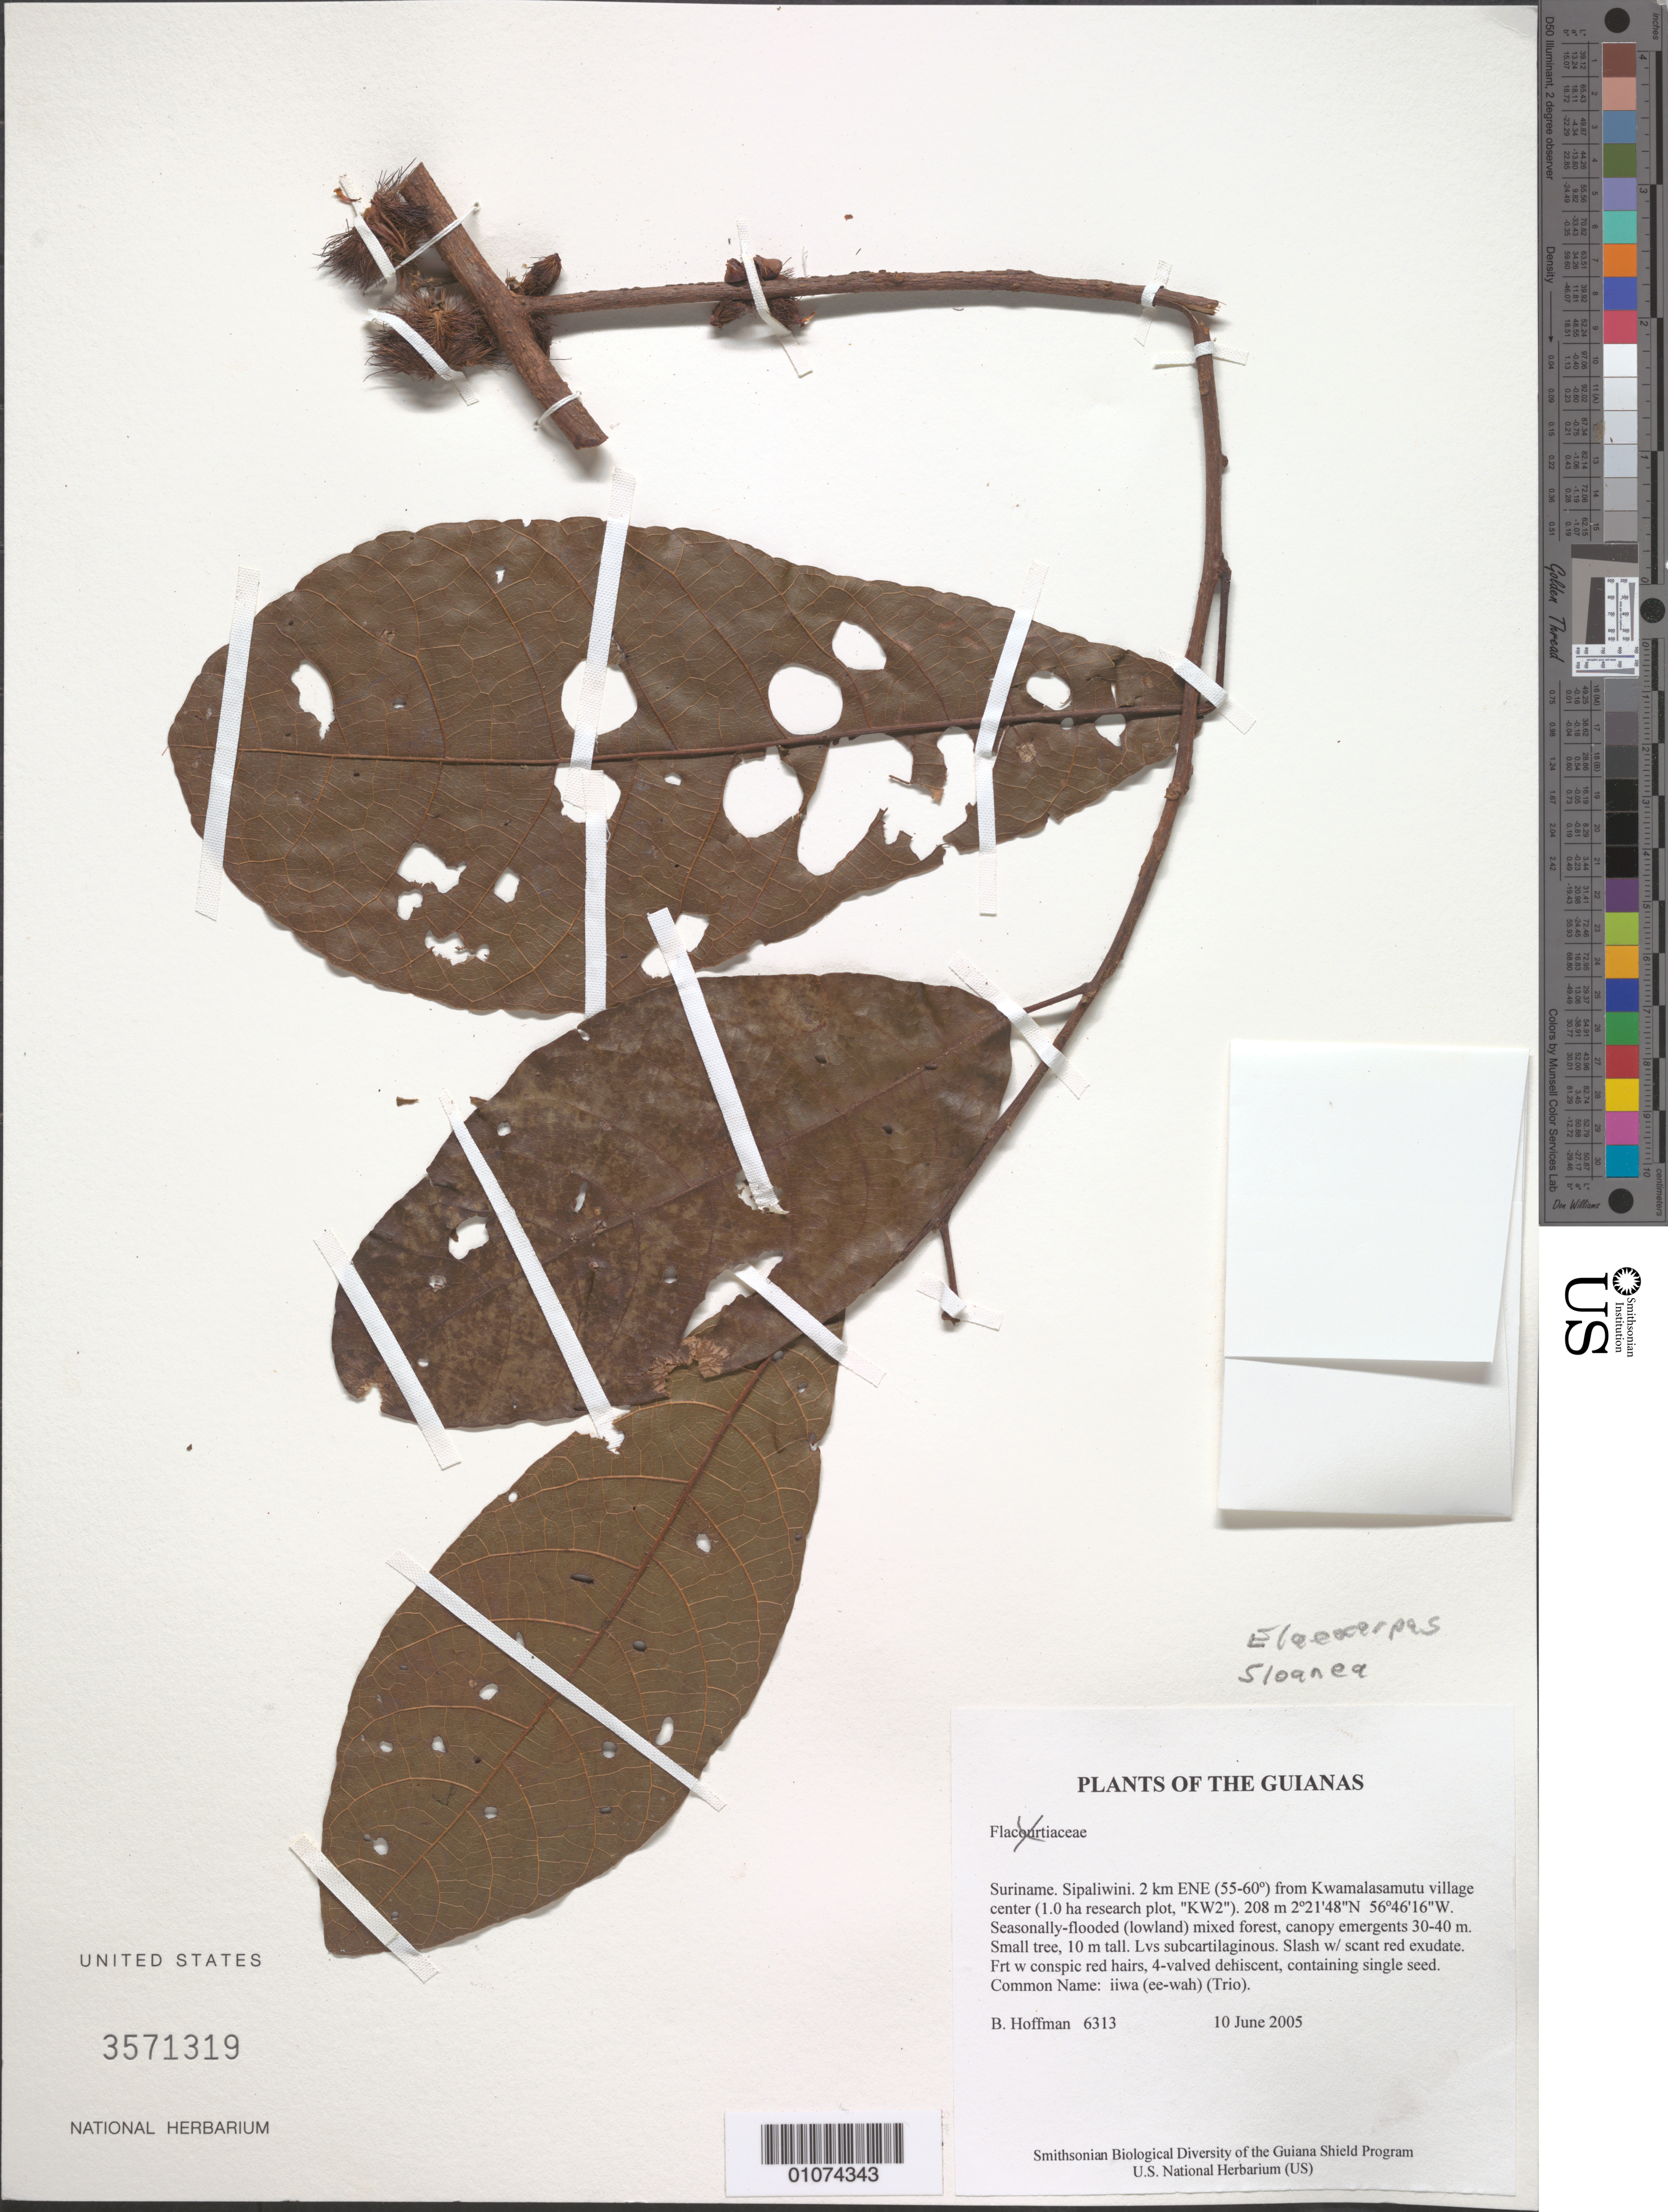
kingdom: Plantae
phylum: Tracheophyta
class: Magnoliopsida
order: Oxalidales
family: Elaeocarpaceae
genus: Sloanea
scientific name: Sloanea sp.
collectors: B. Hoffman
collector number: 6313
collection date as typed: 10 June 2005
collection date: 2005-06-10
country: Suriname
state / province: Sipaliwini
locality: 2 km ENE (55-60º) from Kwamalasamutu village center (1.0 ha research plot, "KW2")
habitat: Seasonally-flooded (lowland) mixed forest, canopy emergents 30-40 m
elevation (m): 208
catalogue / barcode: US 3571319